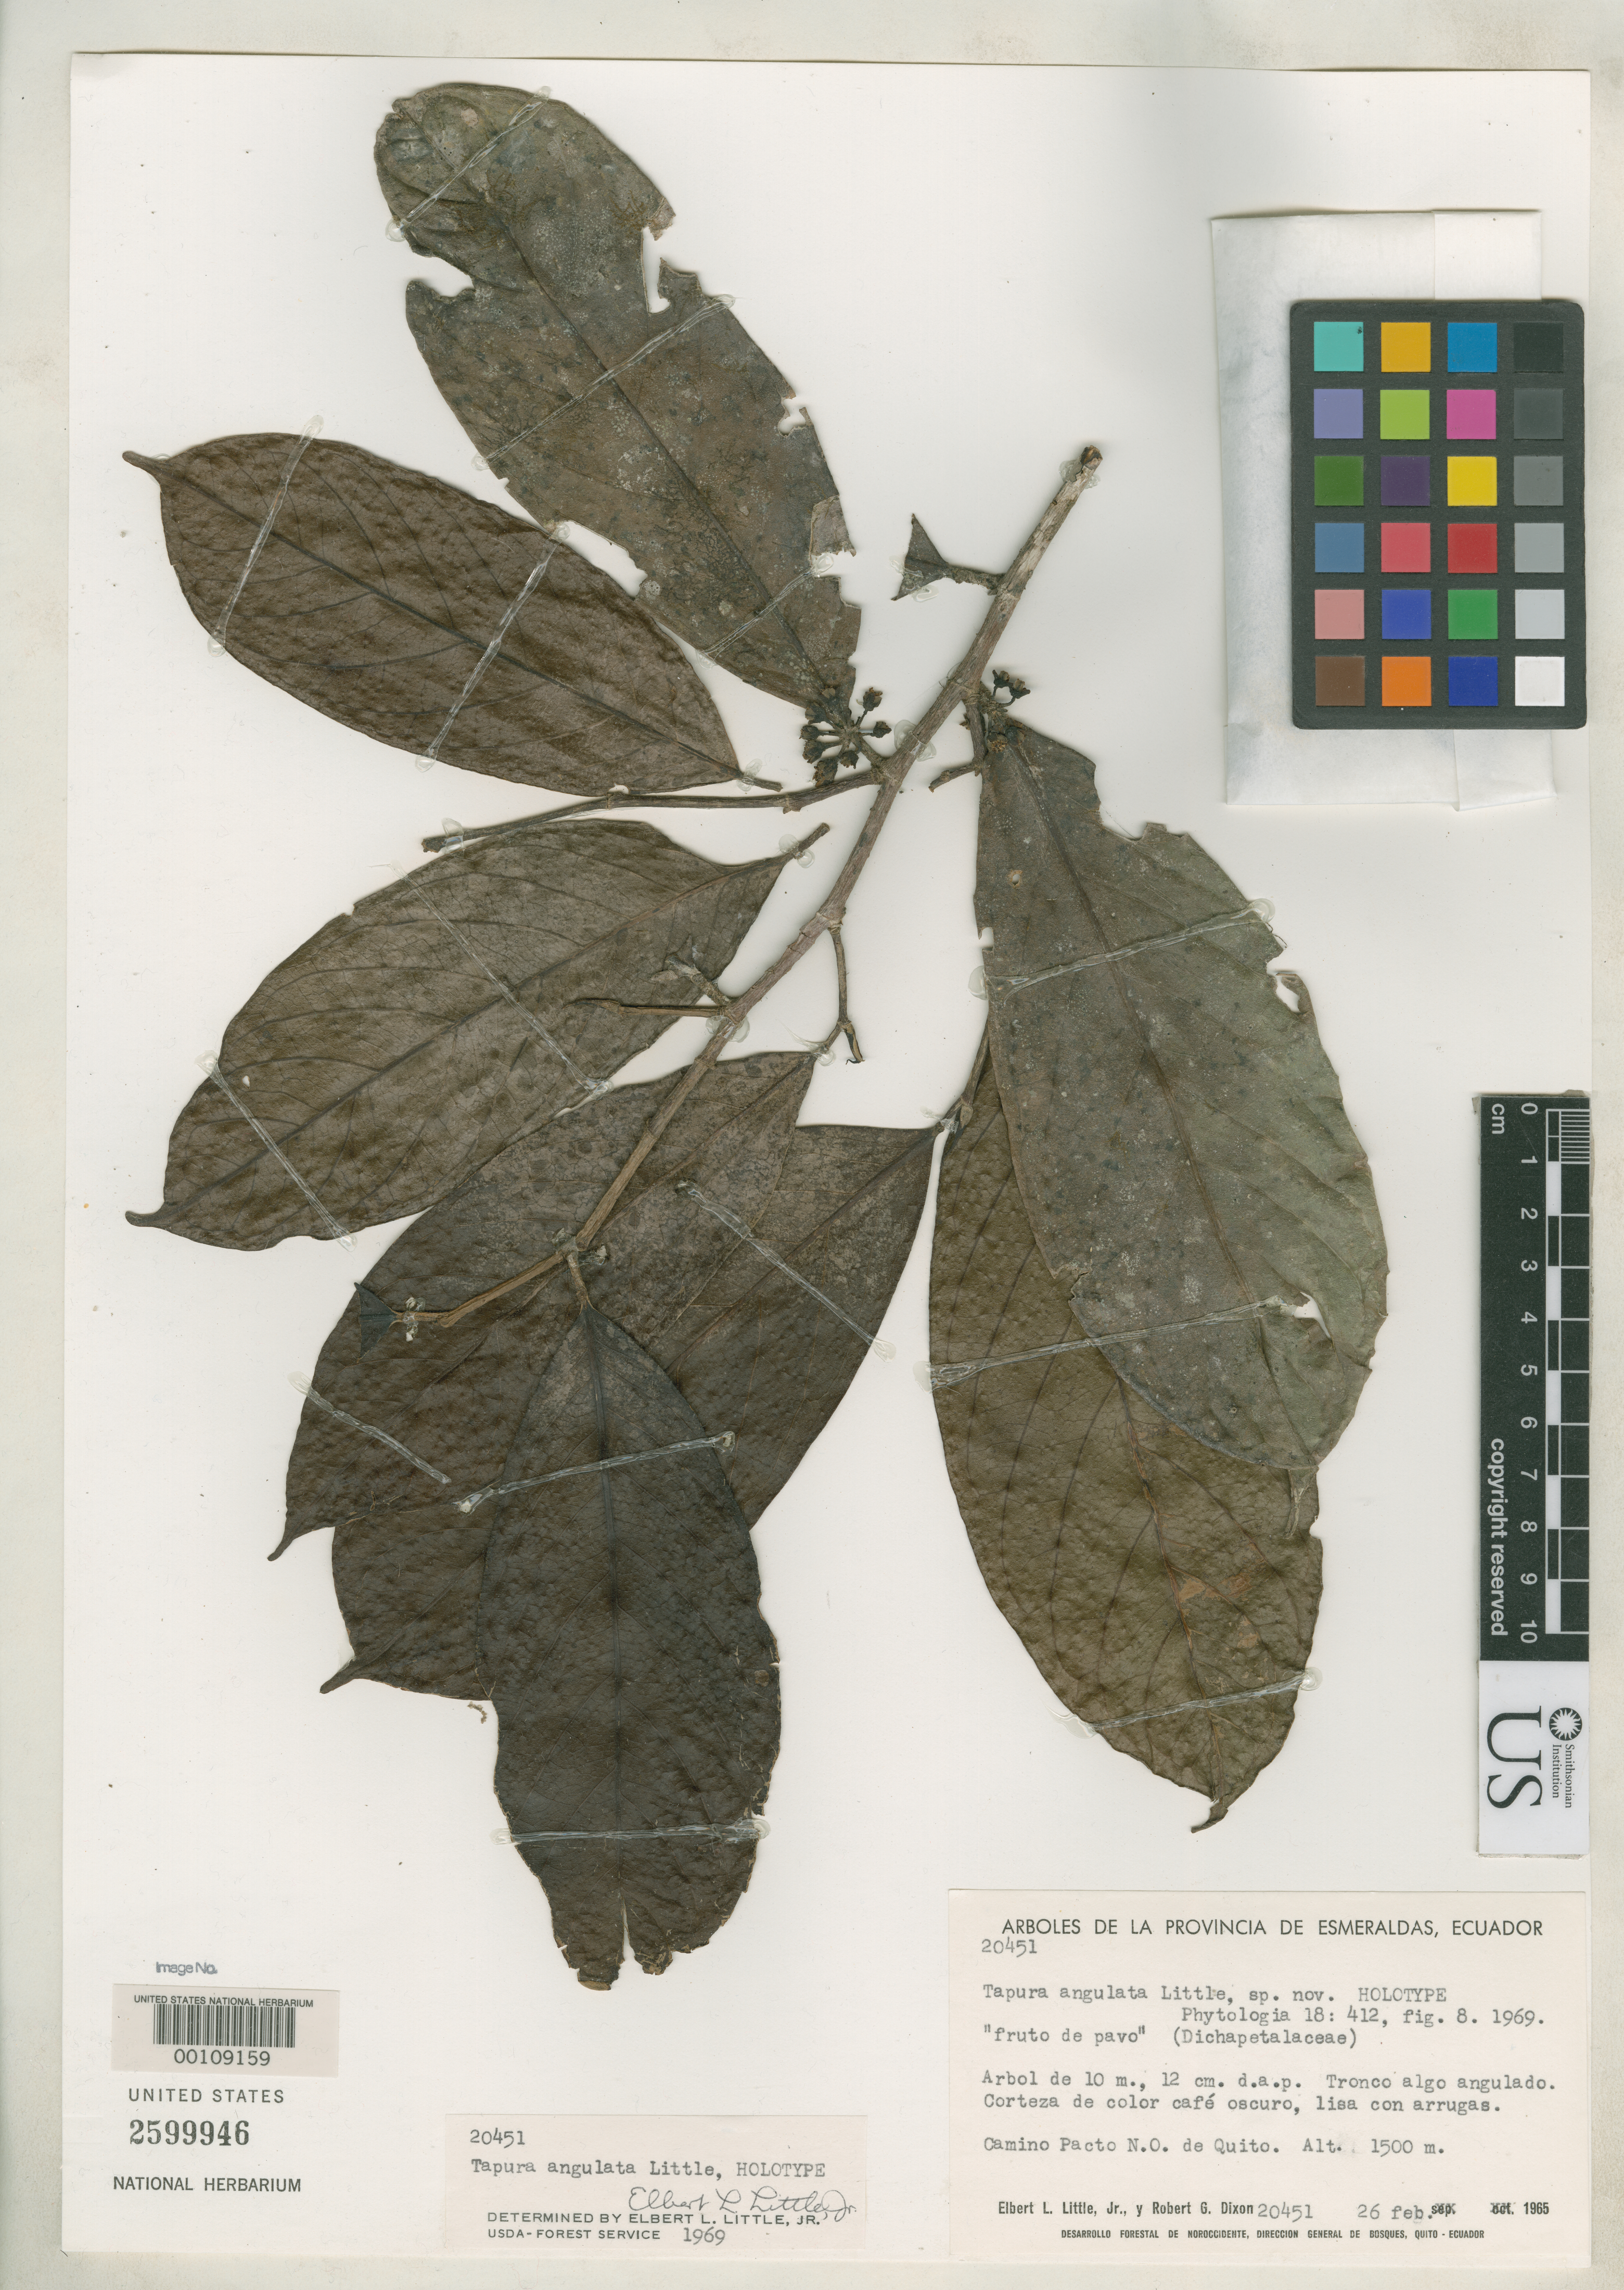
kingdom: Plantae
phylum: Tracheophyta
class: Magnoliopsida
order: Malpighiales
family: Dichapetalaceae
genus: Tapura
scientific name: Tapura angulata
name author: Little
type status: Holotype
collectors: E. L. Little & R. G. Dixon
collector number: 20451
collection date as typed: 26 Feb 1965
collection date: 1965-02-26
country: Ecuador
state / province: Esmeraldas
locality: Camino Pacto NW de Quito.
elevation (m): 1500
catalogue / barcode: US 2599946